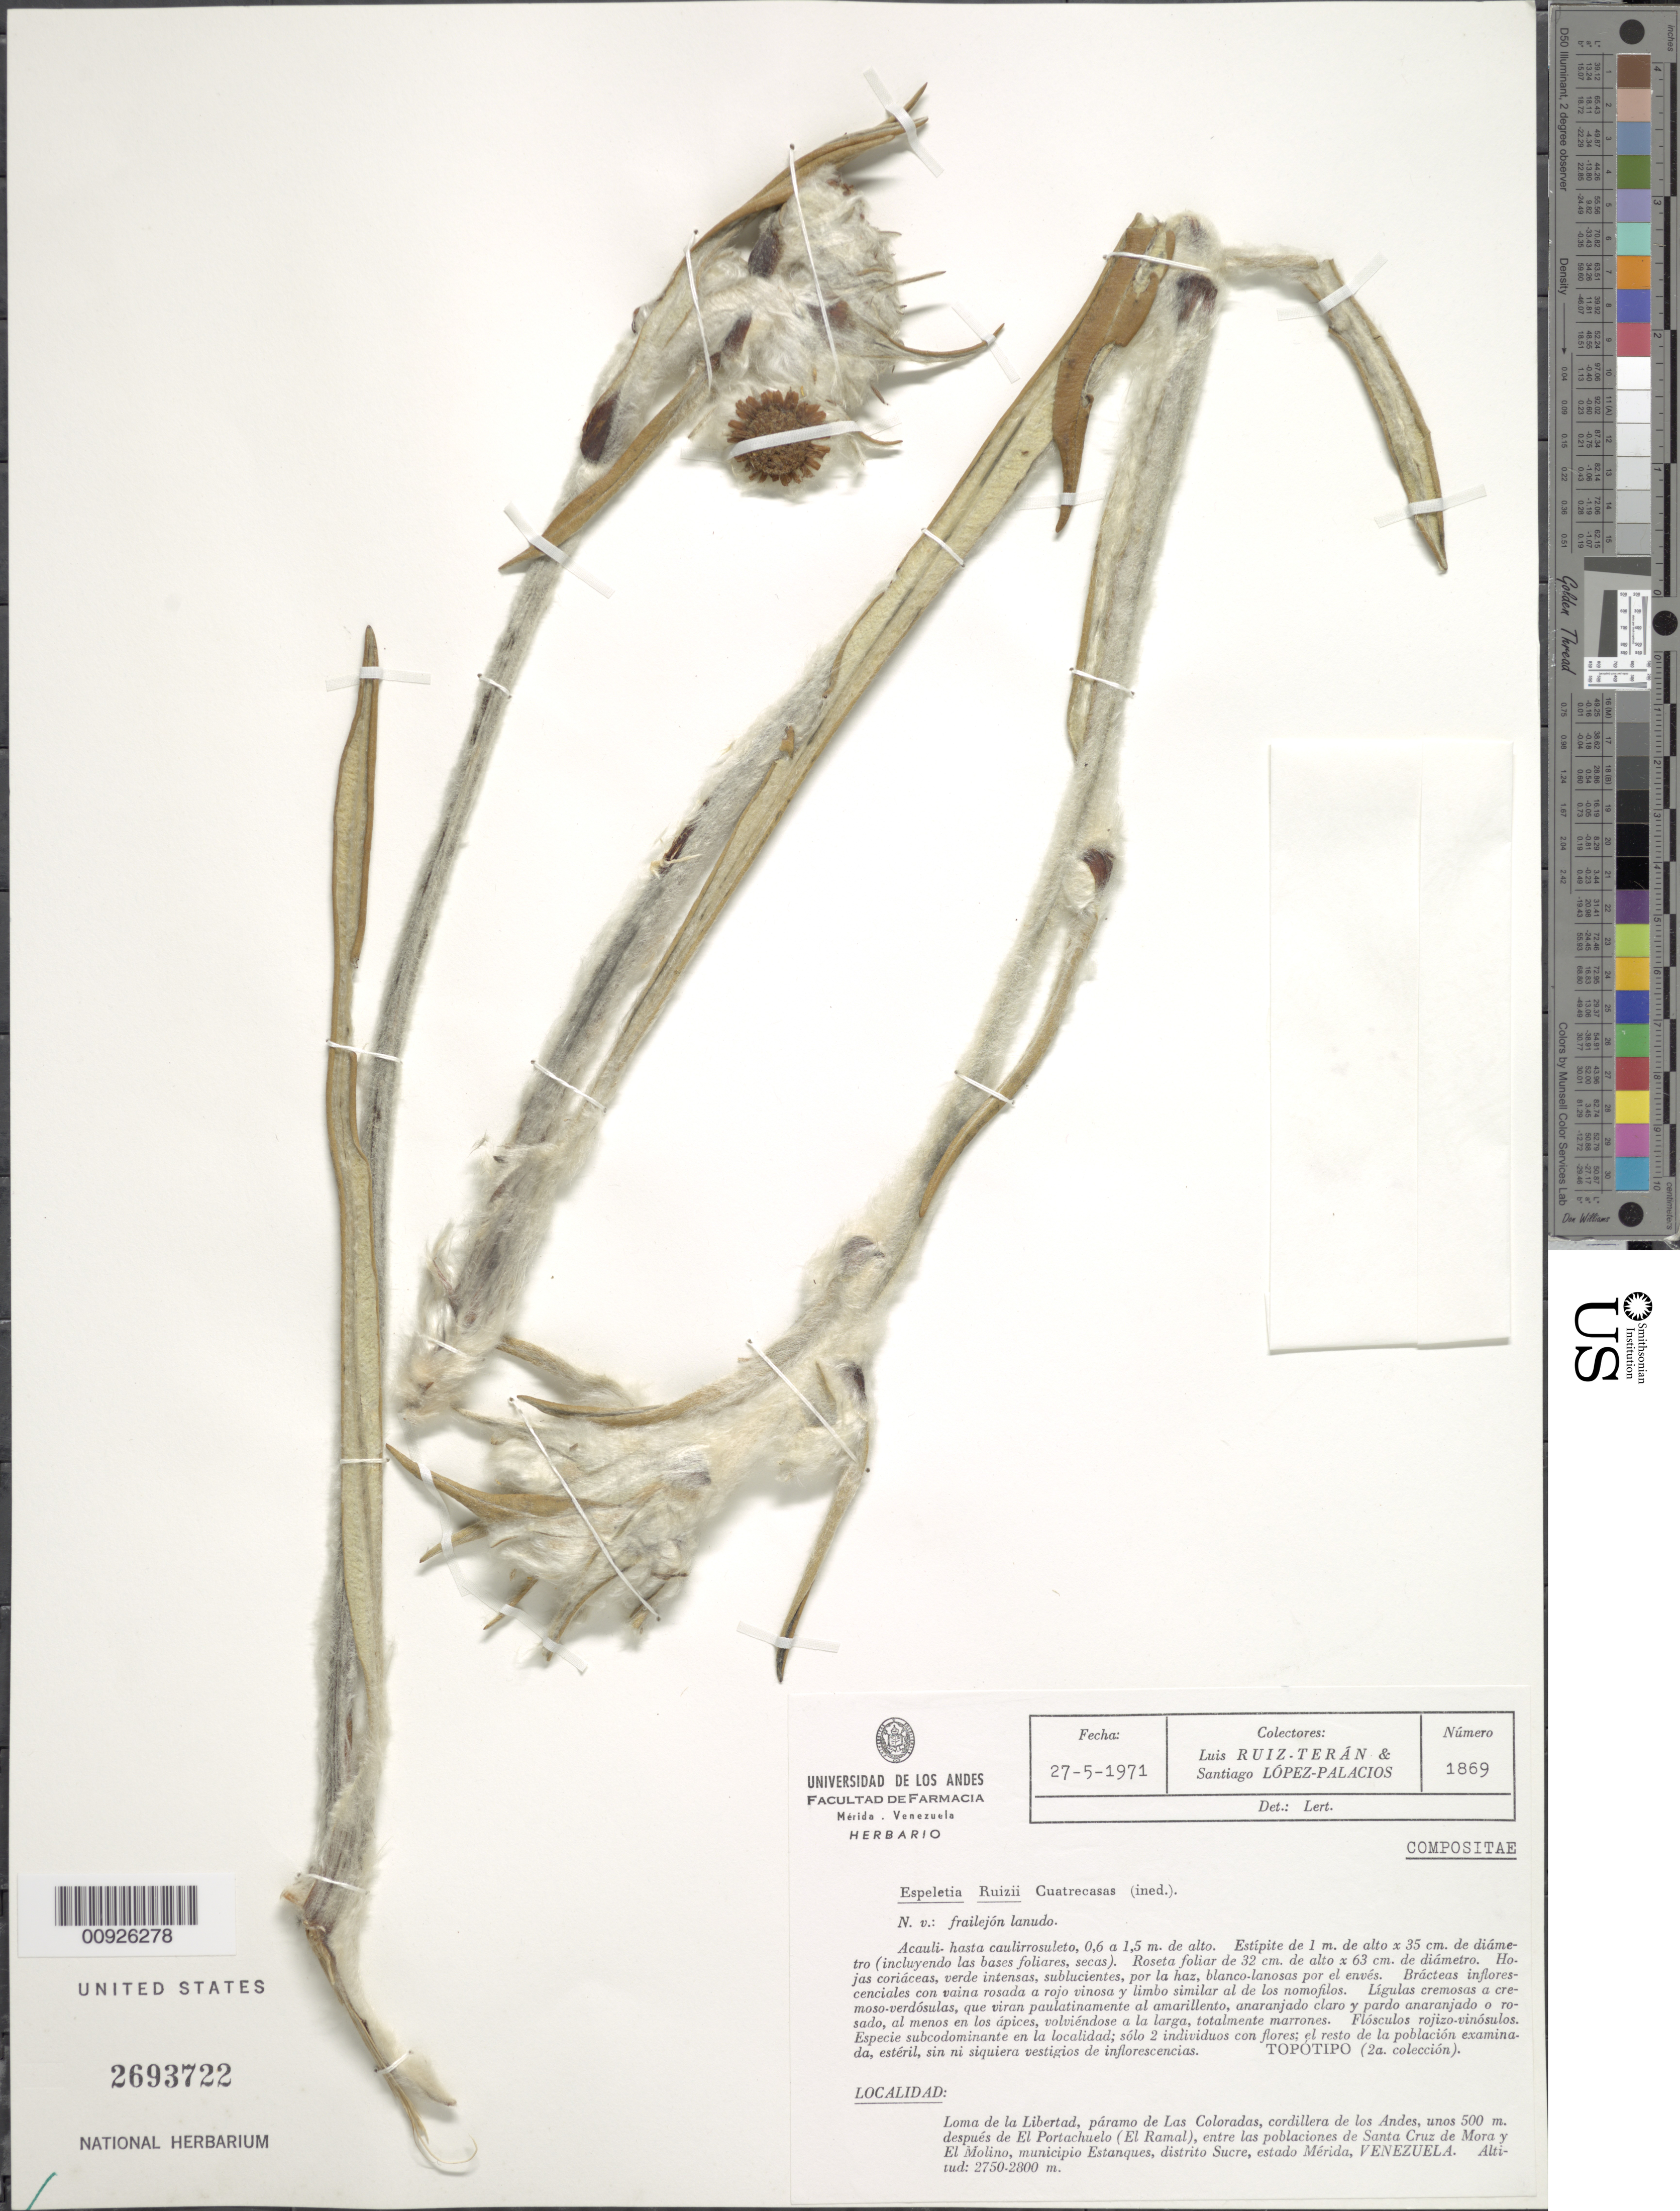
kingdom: Plantae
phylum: Tracheophyta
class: Magnoliopsida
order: Asterales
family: Asteraceae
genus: Ruilopezia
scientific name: Ruilopezia ruizii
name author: (Cuatrec.) Cuatrec.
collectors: L. E. Ruíz-Terán & M. López Figueiras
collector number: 1869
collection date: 1971-05-25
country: Venezuela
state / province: Mérida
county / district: Sucre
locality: Páramo de las Coloradas. Loma de la Libertad, unos 500 m después de El Portachuelo (El Ramal), entre las poblaciones de Santa Cruz de Mora y El Molino.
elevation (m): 2750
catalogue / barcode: US 2693722